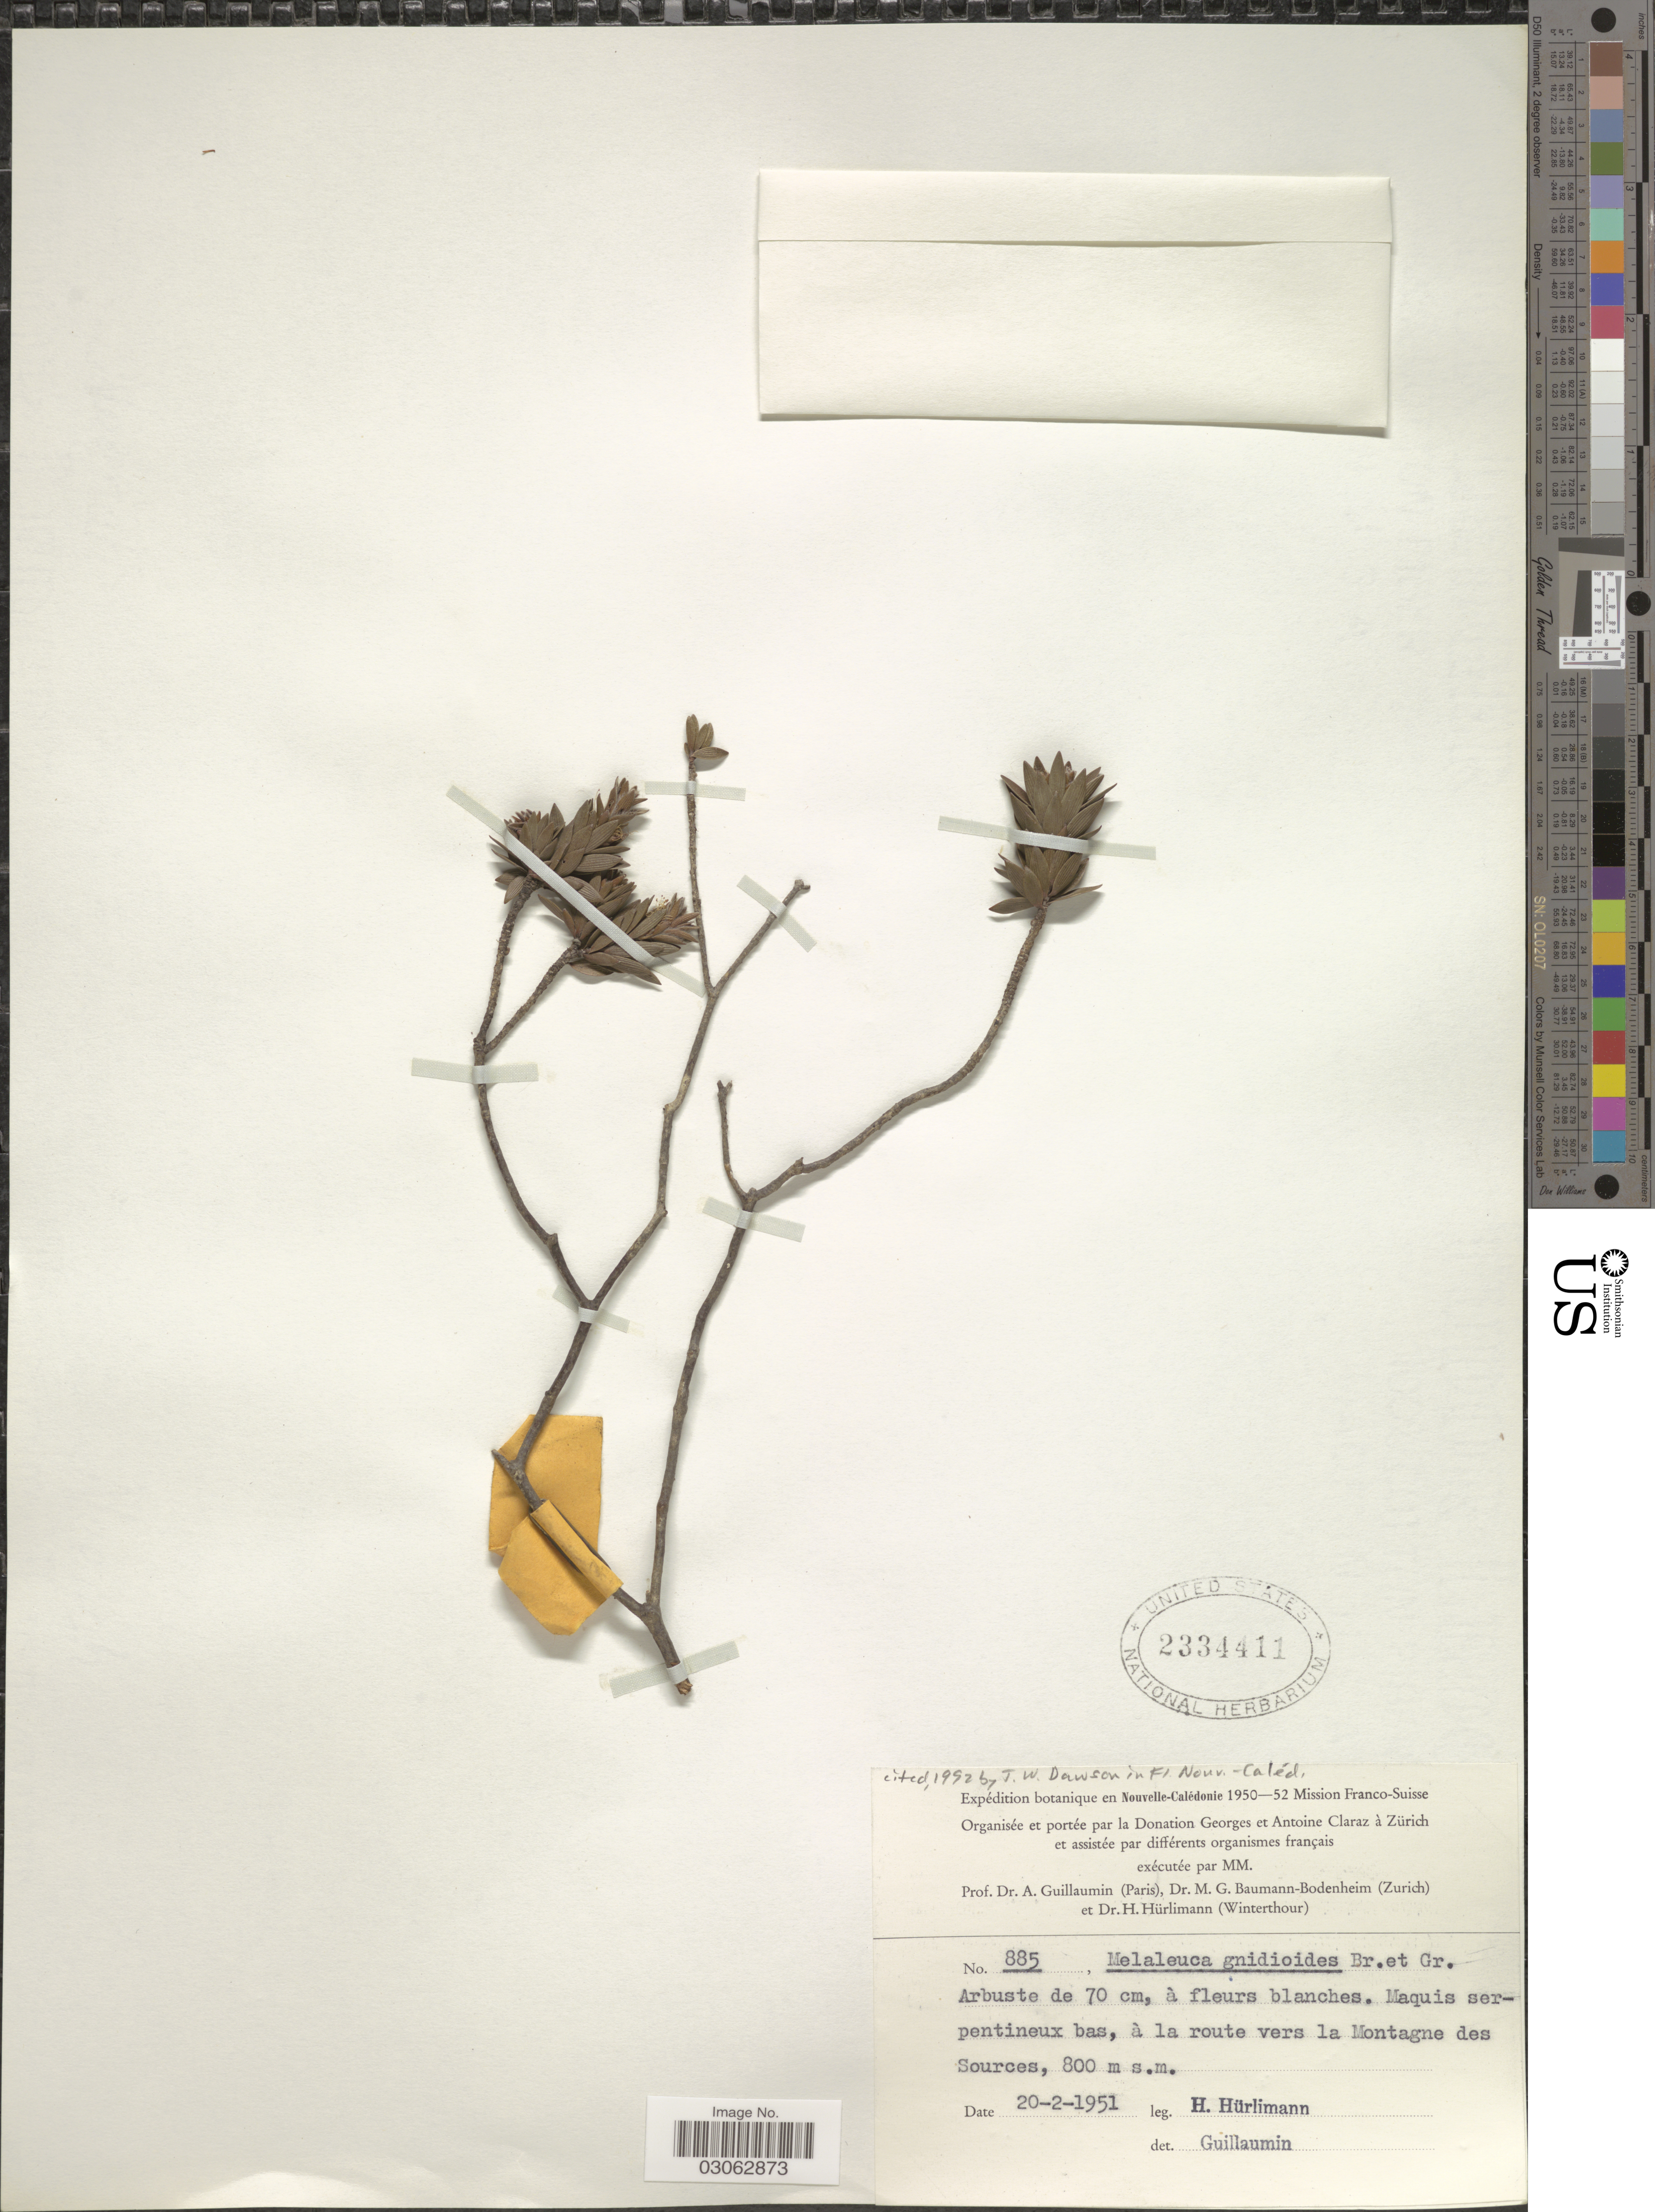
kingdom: Plantae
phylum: Tracheophyta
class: Magnoliopsida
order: Myrtales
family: Myrtaceae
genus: Melaleuca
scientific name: Melaleuca gnidioides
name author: Brongn. & Gris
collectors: H. Hürlimann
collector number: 885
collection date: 1951-02-20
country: New Caledonia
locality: Maquis serpentineux bas, à la route vers la Montagne des Sources.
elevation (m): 800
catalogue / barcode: US 2334411